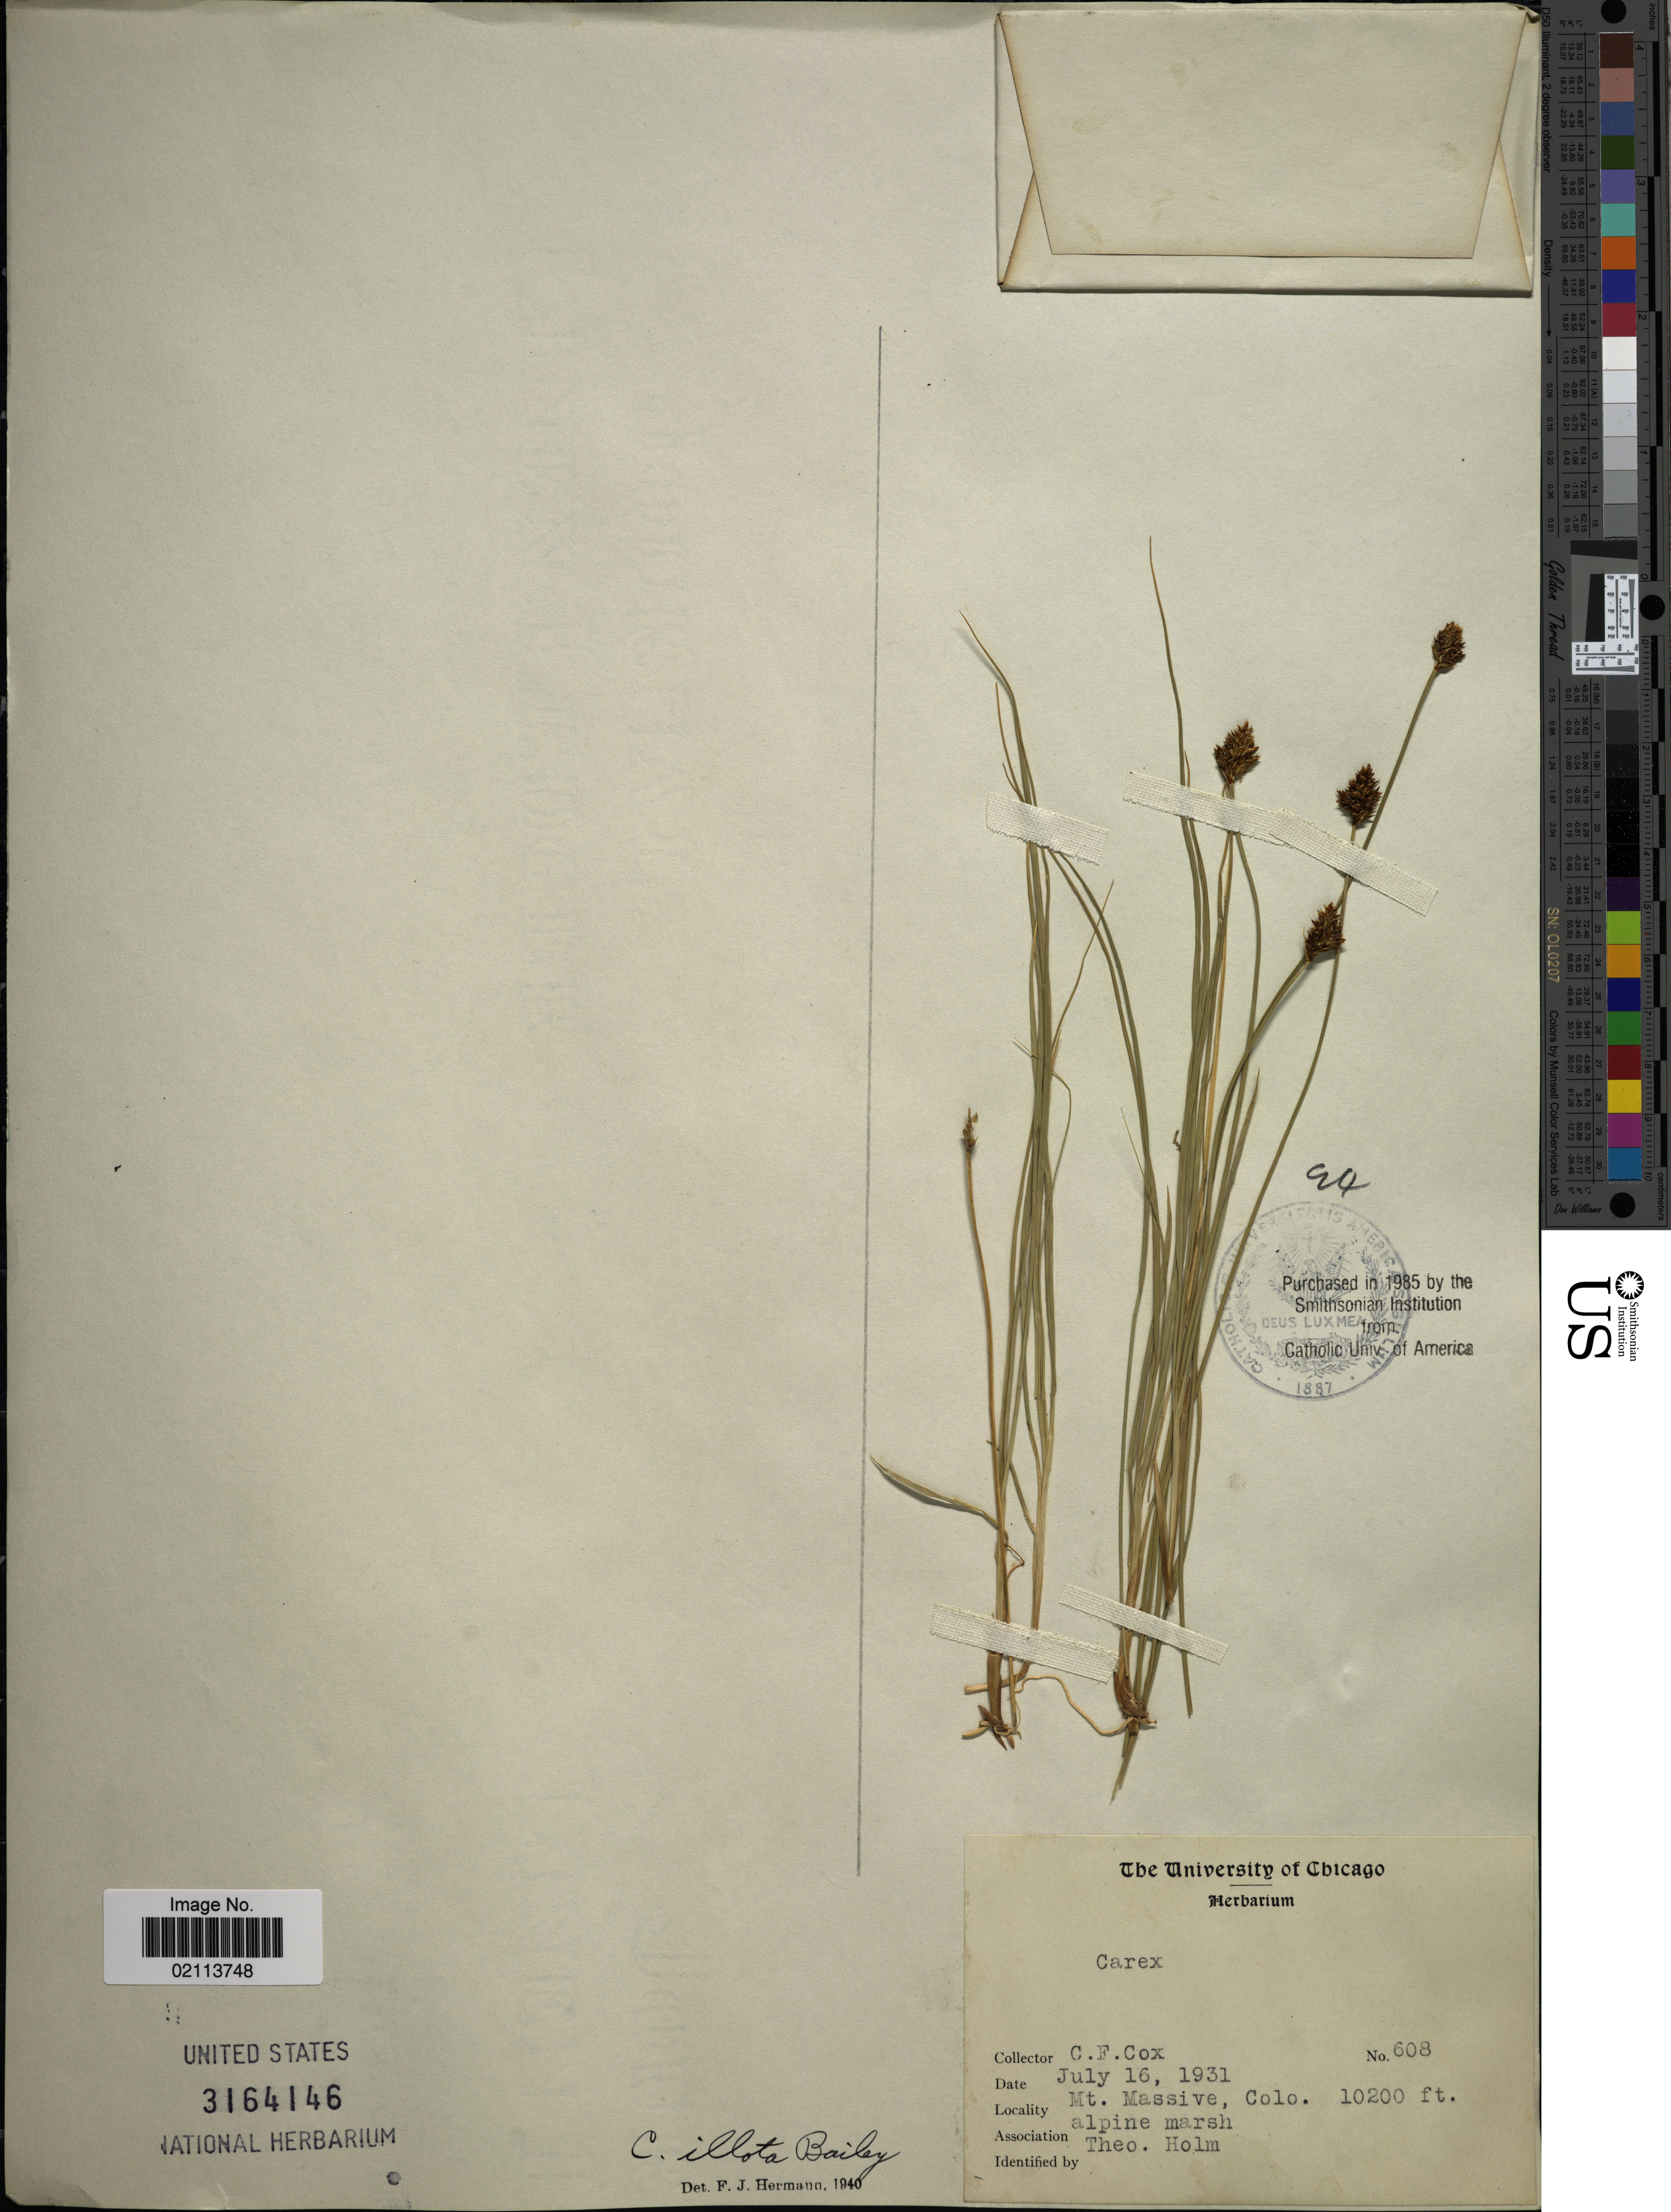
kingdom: Plantae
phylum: Tracheophyta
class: Liliopsida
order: Poales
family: Cyperaceae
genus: Carex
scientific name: Carex illota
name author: L.H. Bailey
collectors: H. T. Holm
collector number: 608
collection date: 1931-07-16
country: United States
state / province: Colorado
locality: Mt. Massive, Colo.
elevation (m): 3109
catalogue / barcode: US 3164146